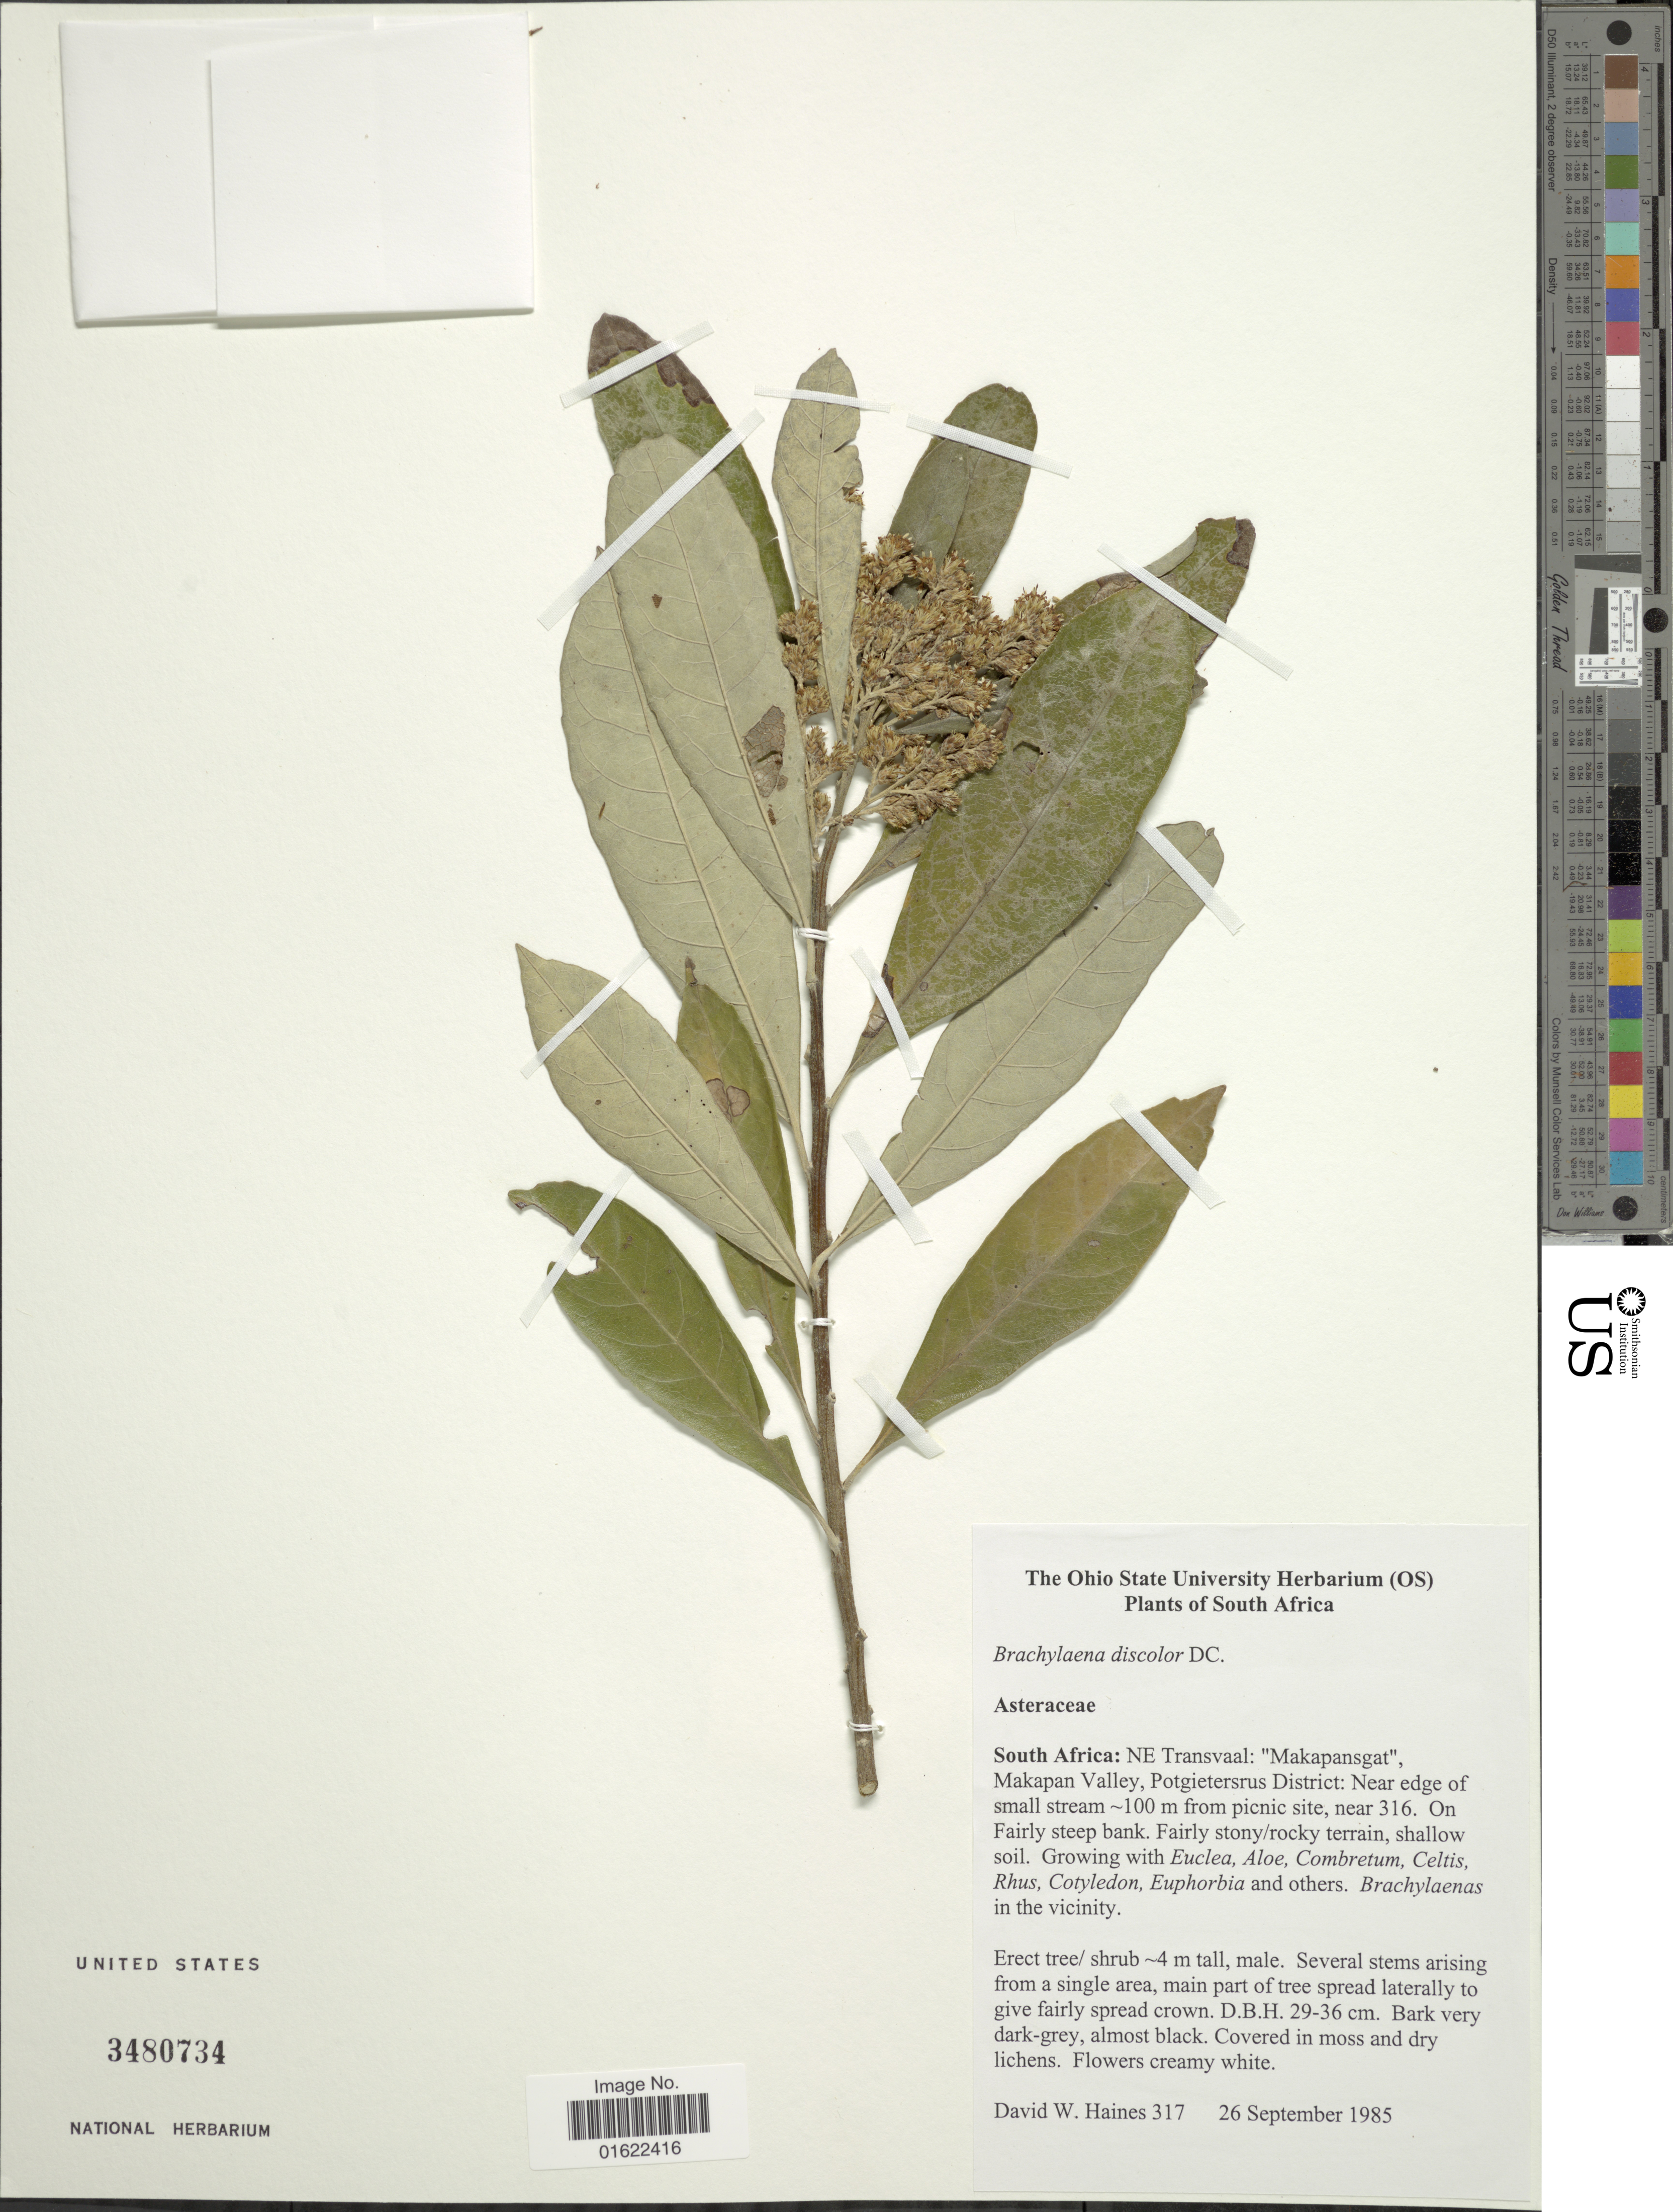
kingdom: Plantae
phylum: Tracheophyta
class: Magnoliopsida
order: Asterales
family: Asteraceae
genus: Brachylaena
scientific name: Brachylaena discolor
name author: DC.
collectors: D. Haines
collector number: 317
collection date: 1985-09-26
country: South Africa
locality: NE Transvaal: "Makapansgat", Makapan Valley, Potgietersrus District: Near edge of small stream 100 m from picnic site, near 316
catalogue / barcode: US 3480734